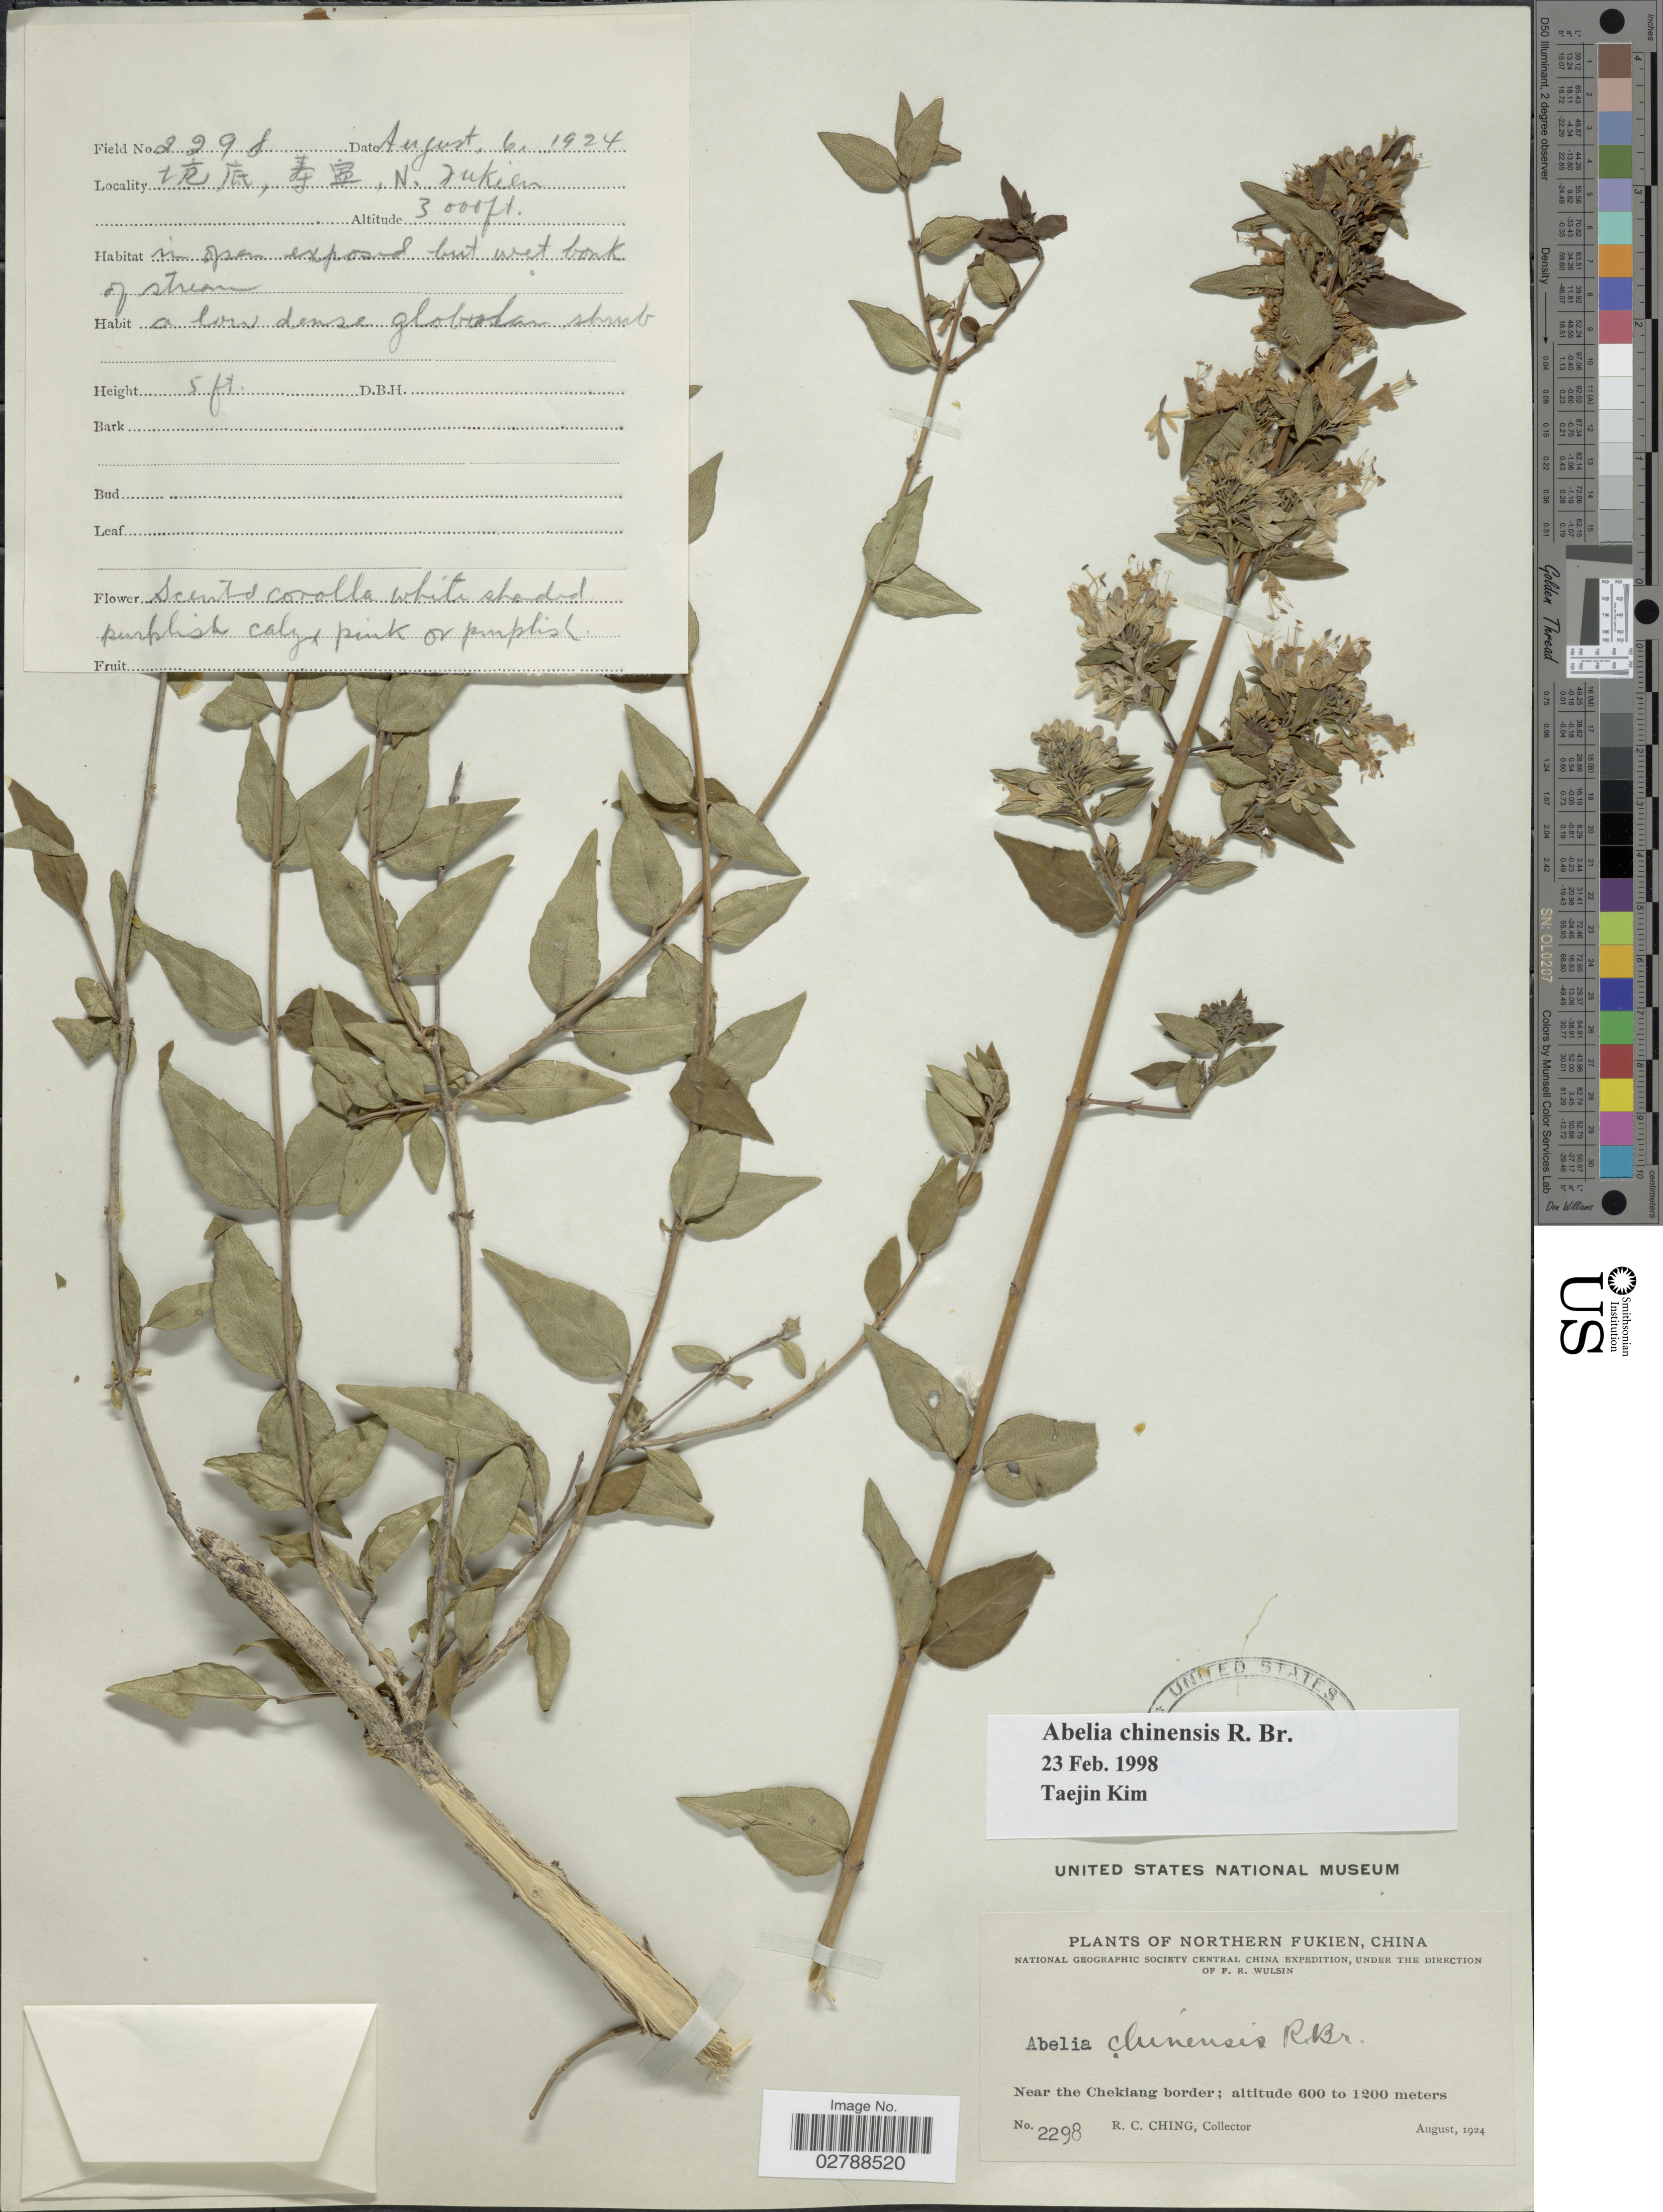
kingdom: Plantae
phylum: Tracheophyta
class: Magnoliopsida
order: Dipsacales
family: Caprifoliaceae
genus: Abelia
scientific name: Abelia chinensis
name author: R. Br.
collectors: R. C. Ching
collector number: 2298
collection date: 1924-08-06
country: China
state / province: Fujian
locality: Northern Fukien. Near the Chekiang border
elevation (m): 914